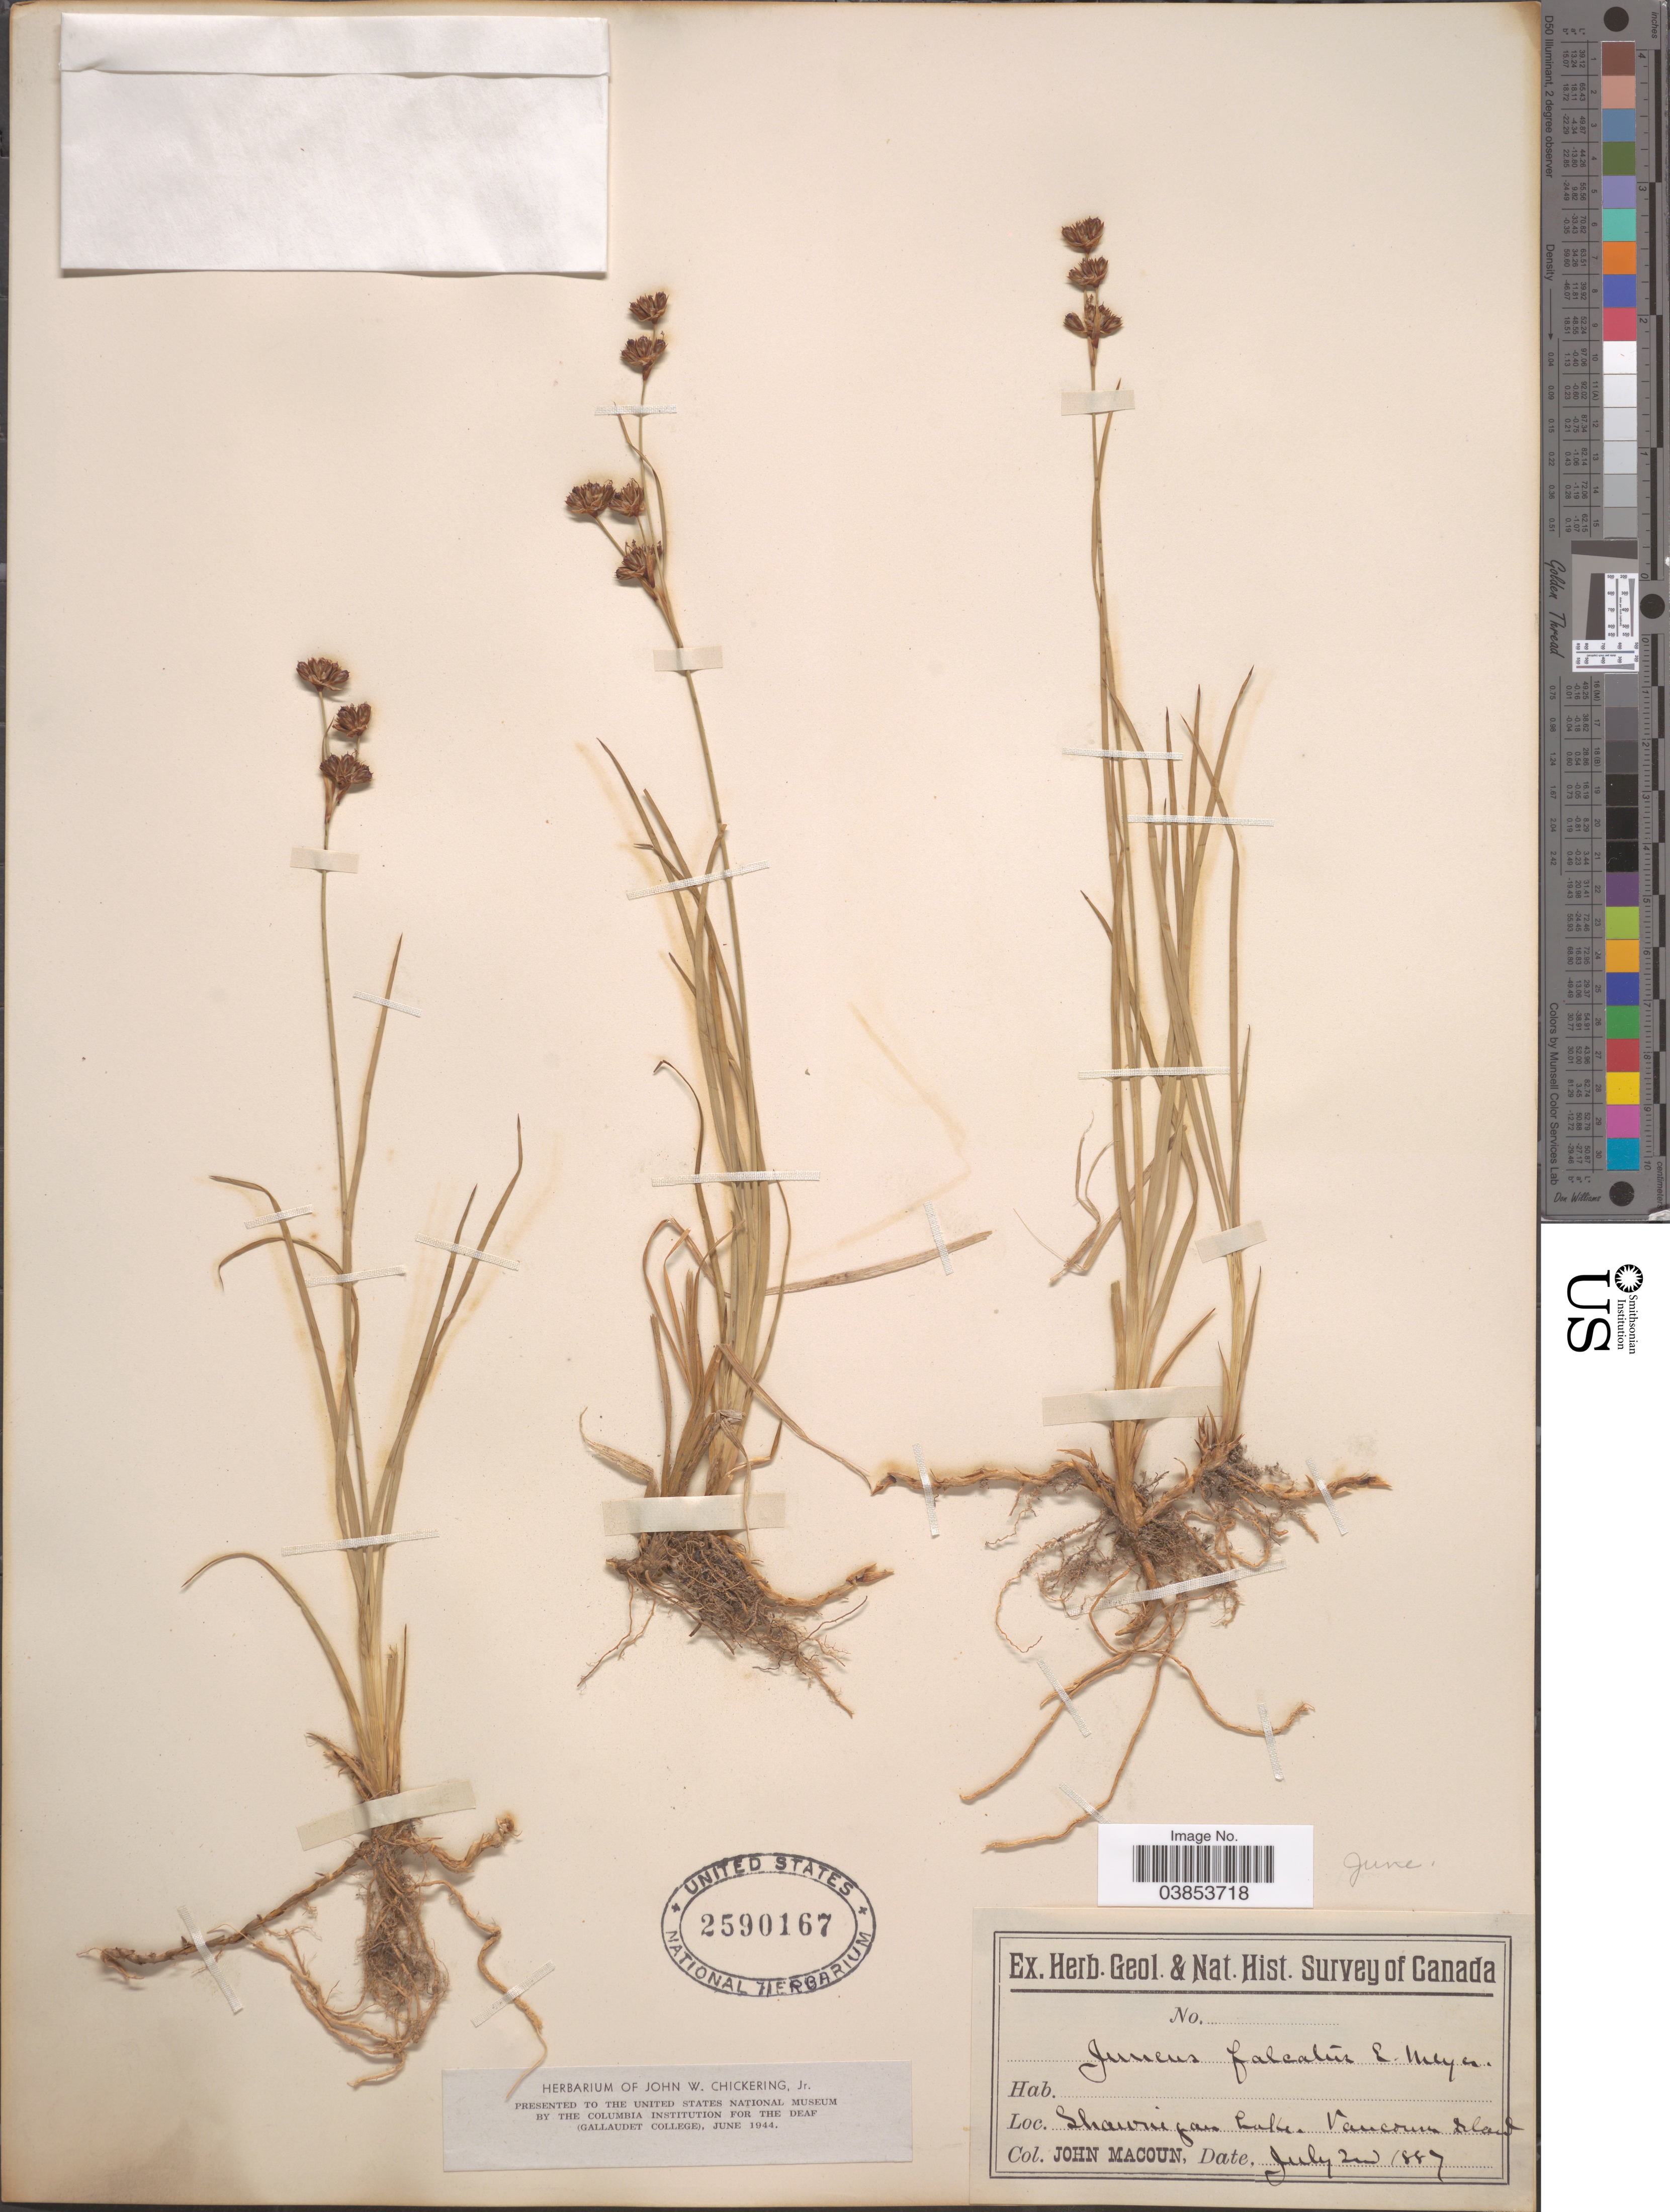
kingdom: Plantae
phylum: Tracheophyta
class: Liliopsida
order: Poales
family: Juncaceae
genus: Juncus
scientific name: Juncus falcatus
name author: E. Mey.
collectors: J. Macoun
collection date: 1887-07-02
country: Canada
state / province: British Columbia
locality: Shawnigan Lake, Vancouver Island.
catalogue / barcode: US 2590167